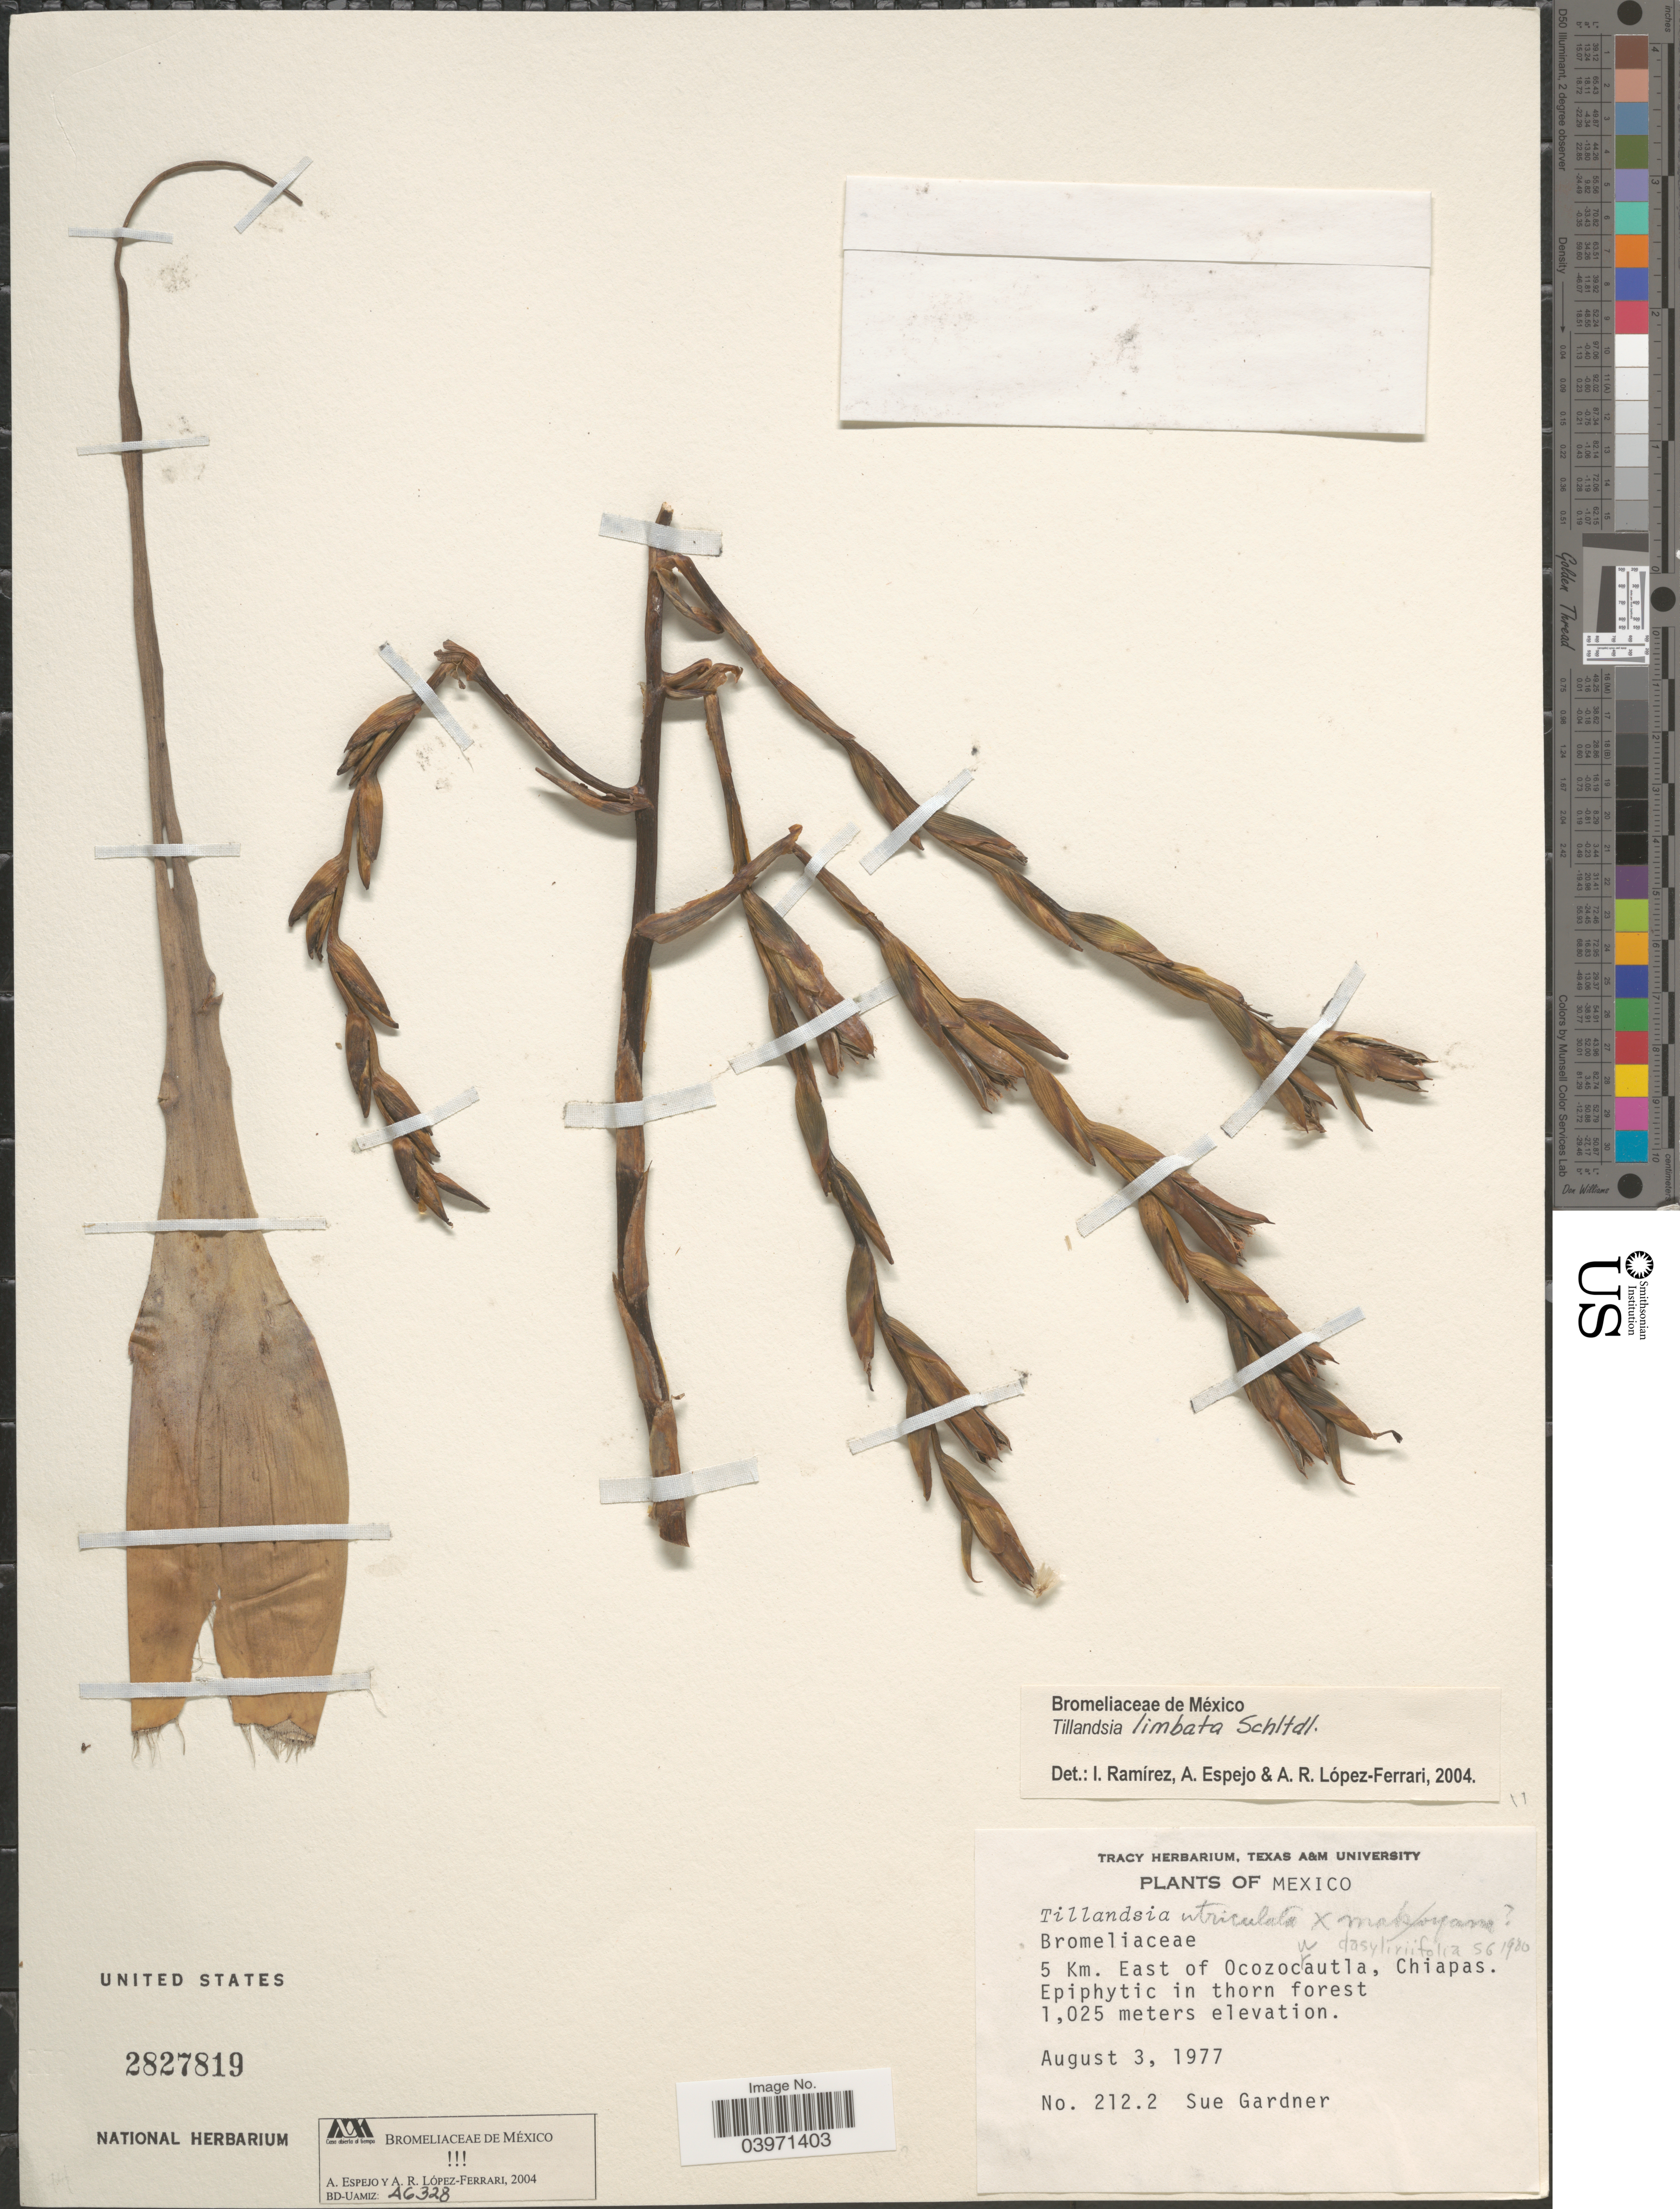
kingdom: Plantae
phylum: Tracheophyta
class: Liliopsida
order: Poales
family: Bromeliaceae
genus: Tillandsia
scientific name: Tillandsia limbata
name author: Schltdl.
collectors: S. Gardner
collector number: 2122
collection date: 1977-08-03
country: Mexico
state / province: Chiapas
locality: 5 Km. East of Ocozocuautla.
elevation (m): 1025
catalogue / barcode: US 2827819